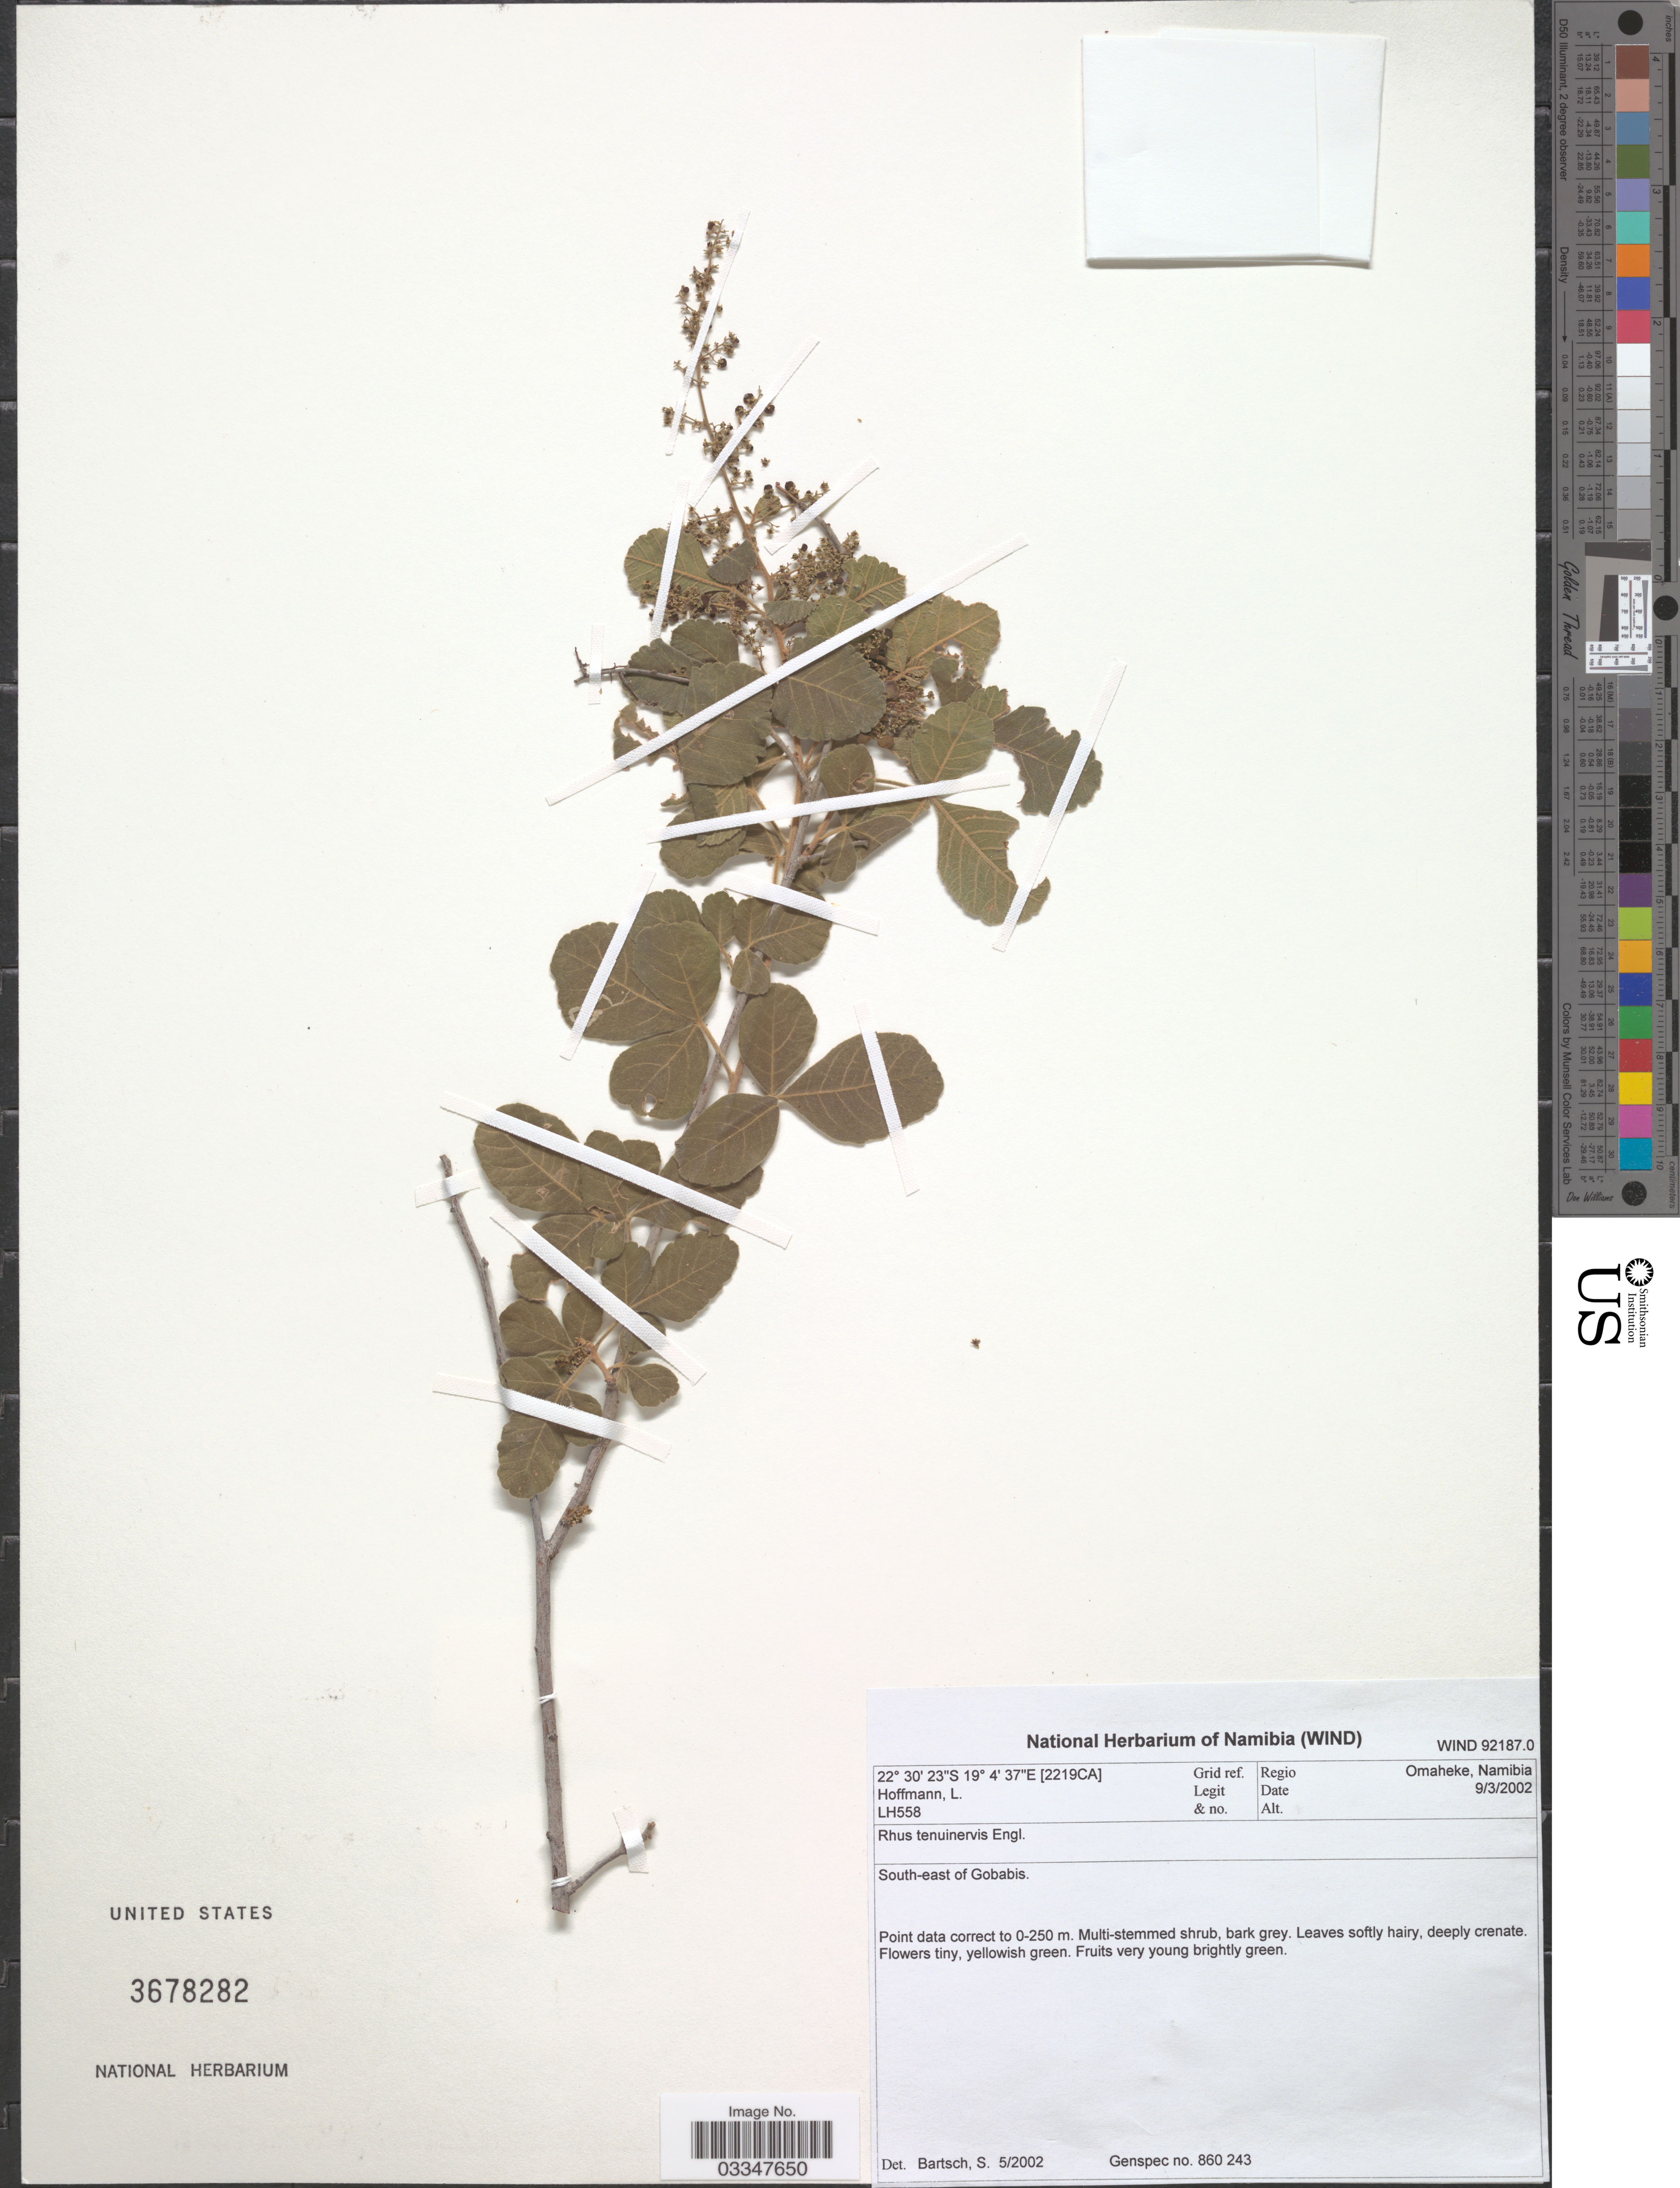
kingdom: Plantae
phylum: Tracheophyta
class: Magnoliopsida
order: Sapindales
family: Anacardiaceae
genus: Rhus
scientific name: Rhus tenuinervis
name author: Engl.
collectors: L. Hoffmann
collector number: LH558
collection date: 2002-03-09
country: Namibia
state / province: Omaheke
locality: [2219CA] Grid ref. Regio Omaheke. South-east of Gobabis.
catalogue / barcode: US 3678282